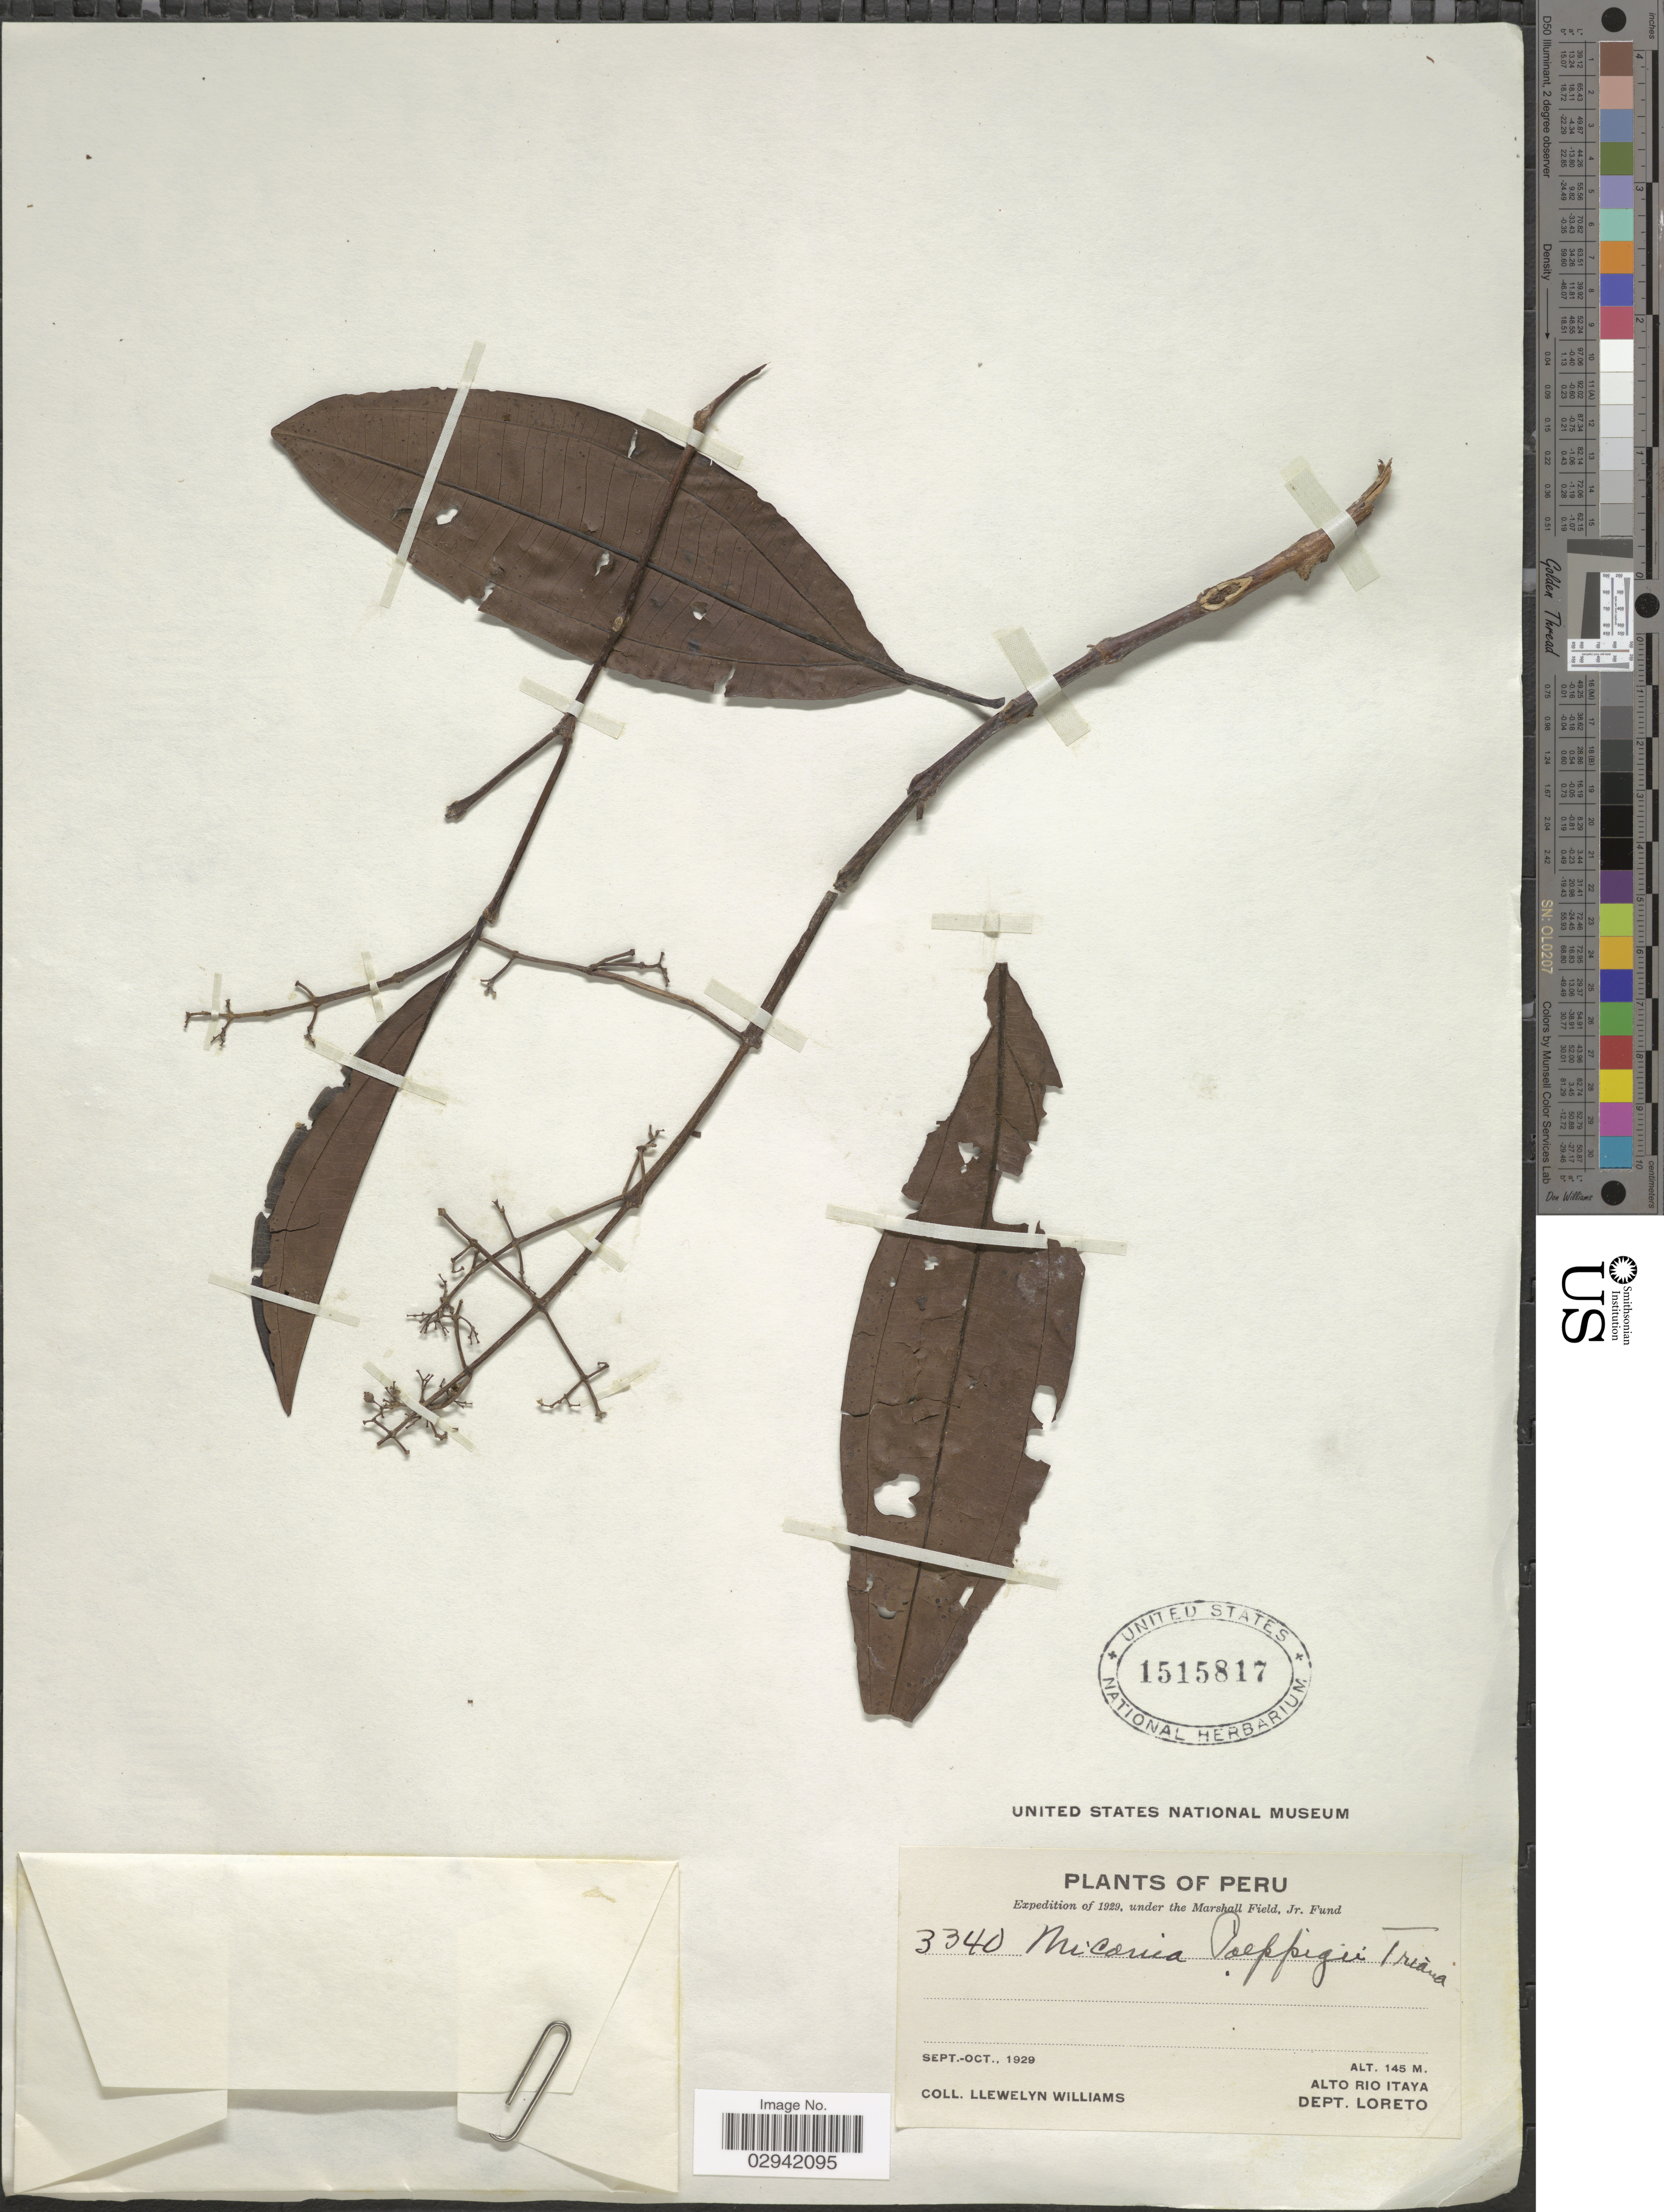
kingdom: Plantae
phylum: Tracheophyta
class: Magnoliopsida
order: Myrtales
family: Melastomataceae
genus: Miconia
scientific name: Miconia poeppigii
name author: Triana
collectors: Ll. Williams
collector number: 3340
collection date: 1929-09/1929-10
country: Peru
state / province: Loreto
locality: Alto Rio Itaya. Dept. Loreto.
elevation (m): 145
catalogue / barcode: US 1515817